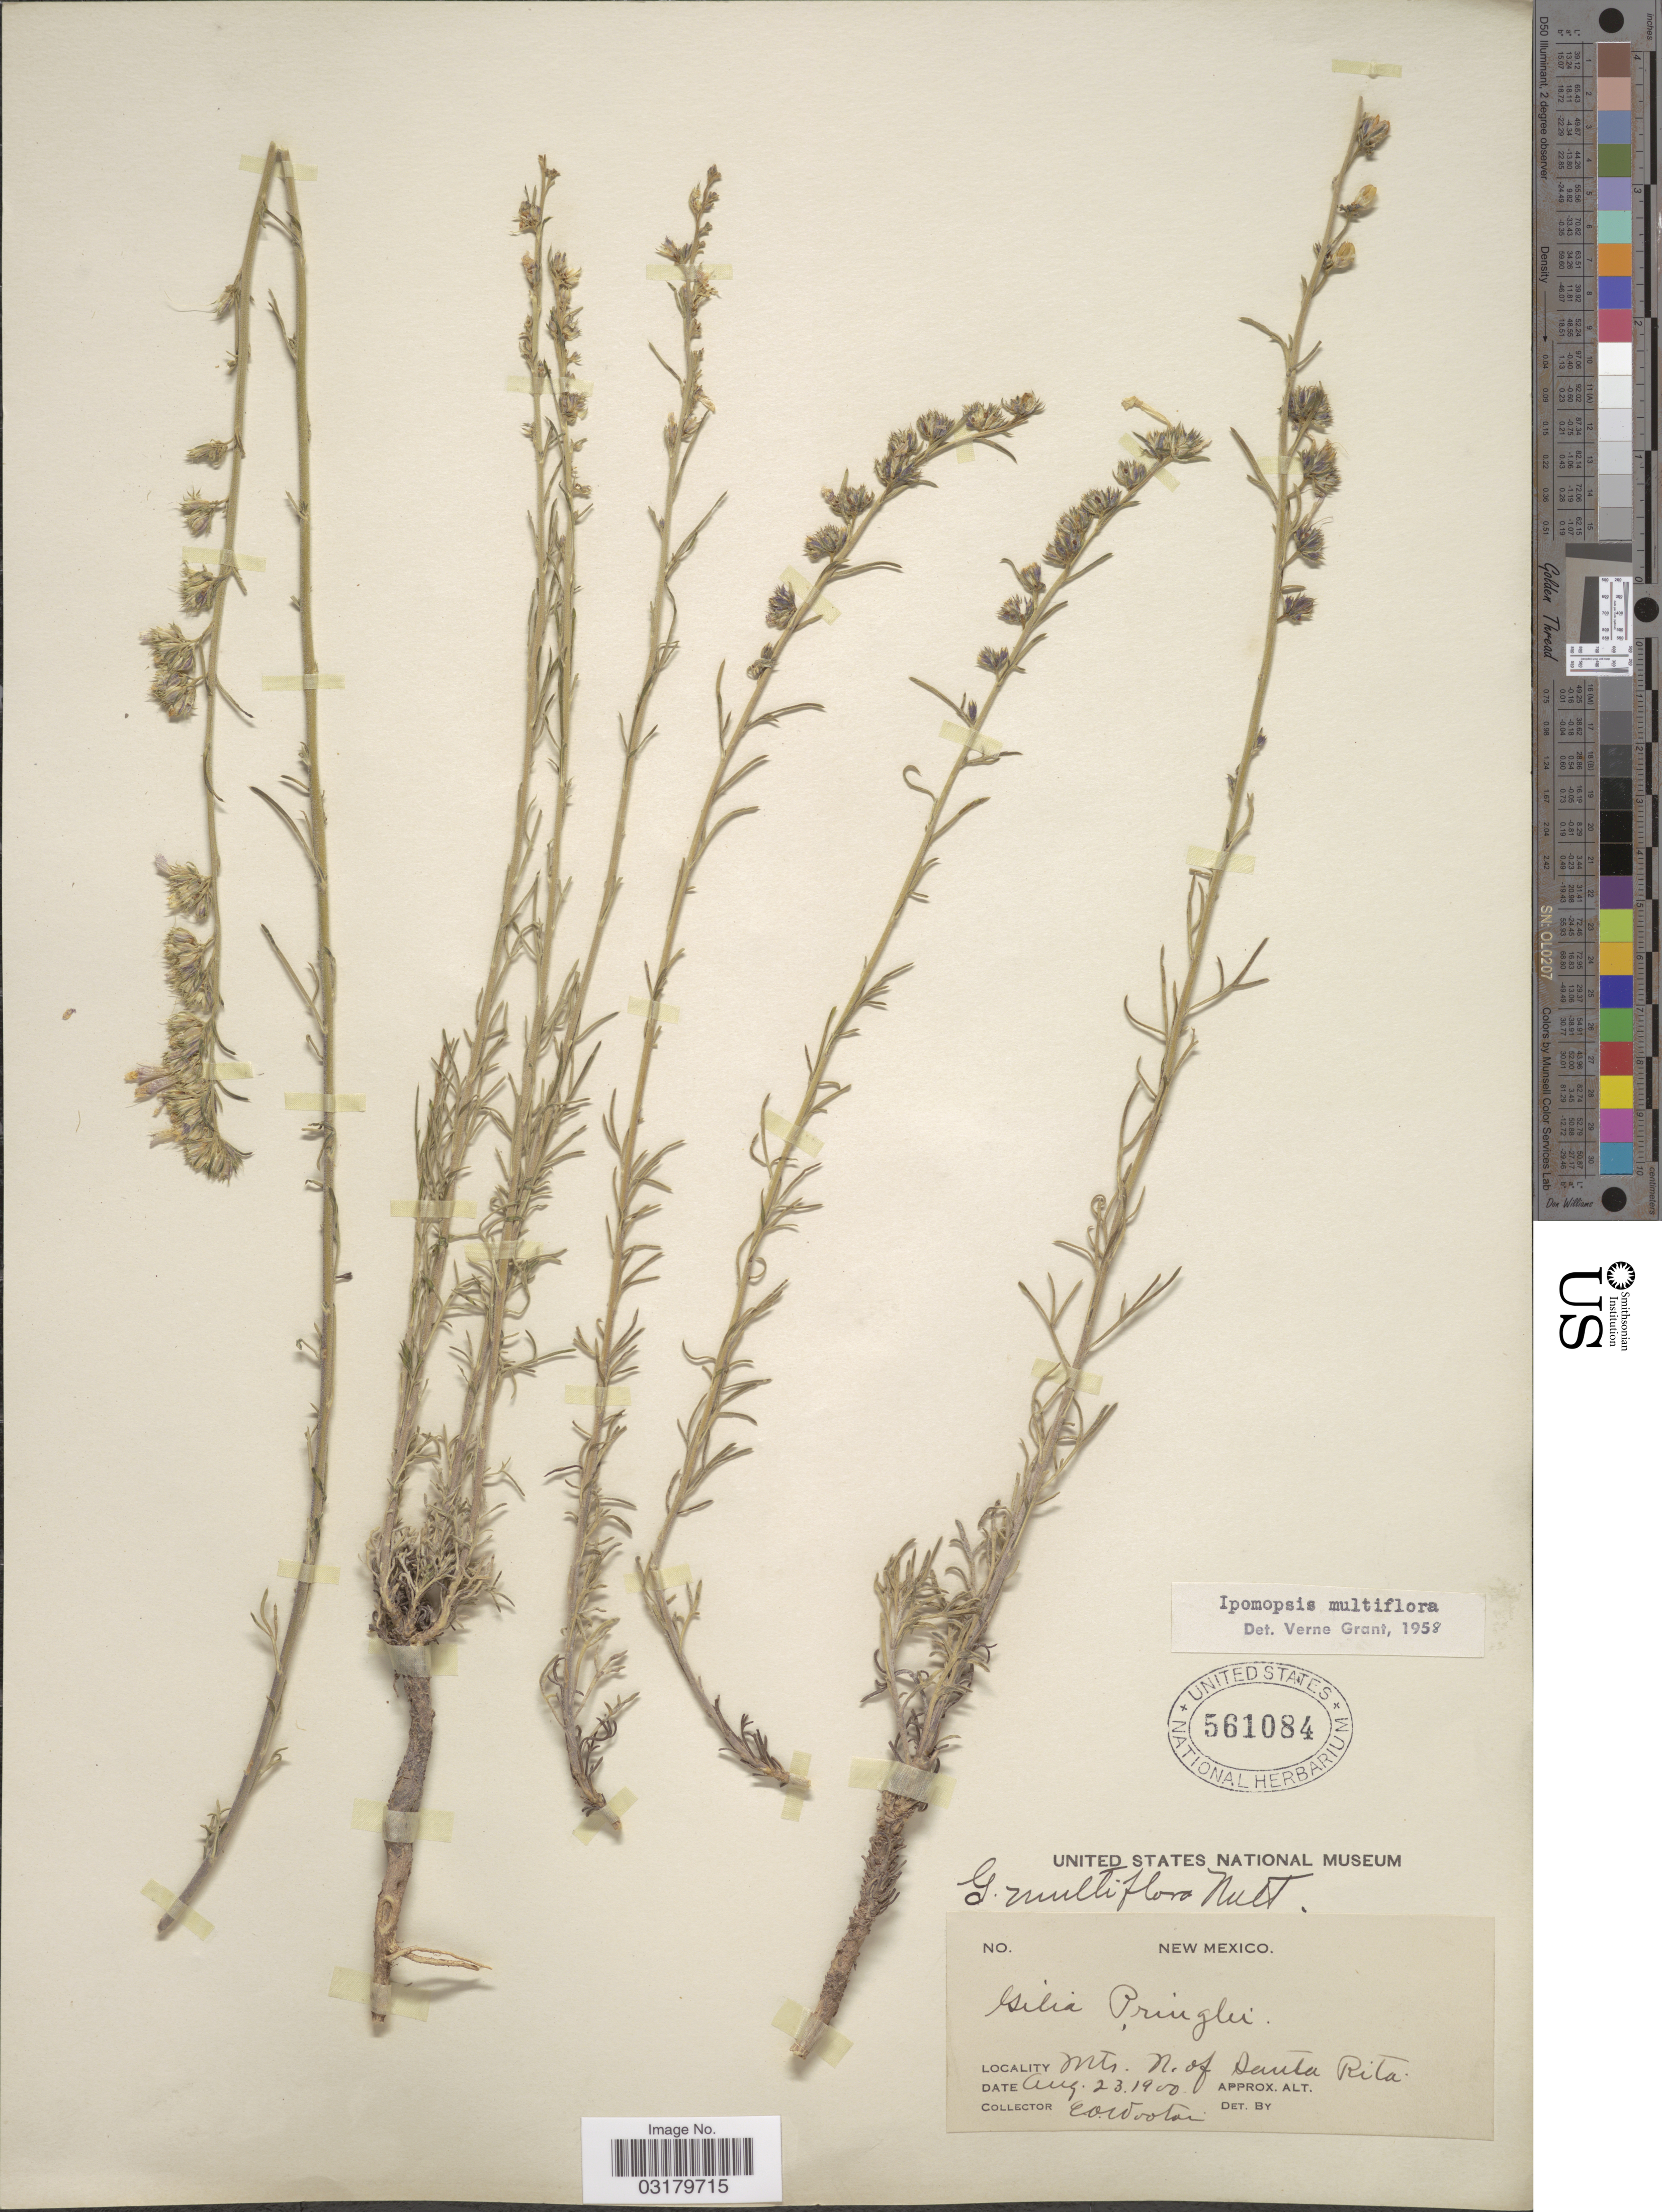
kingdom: Plantae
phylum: Tracheophyta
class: Magnoliopsida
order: Ericales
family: Polemoniaceae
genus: Ipomopsis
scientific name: Ipomopsis multiflora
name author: (Nutt.) V.E. Grant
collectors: E. O. Wooton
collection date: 1900-08-23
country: United States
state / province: New Mexico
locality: Mts. N of Santa Rita.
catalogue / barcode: US 561084